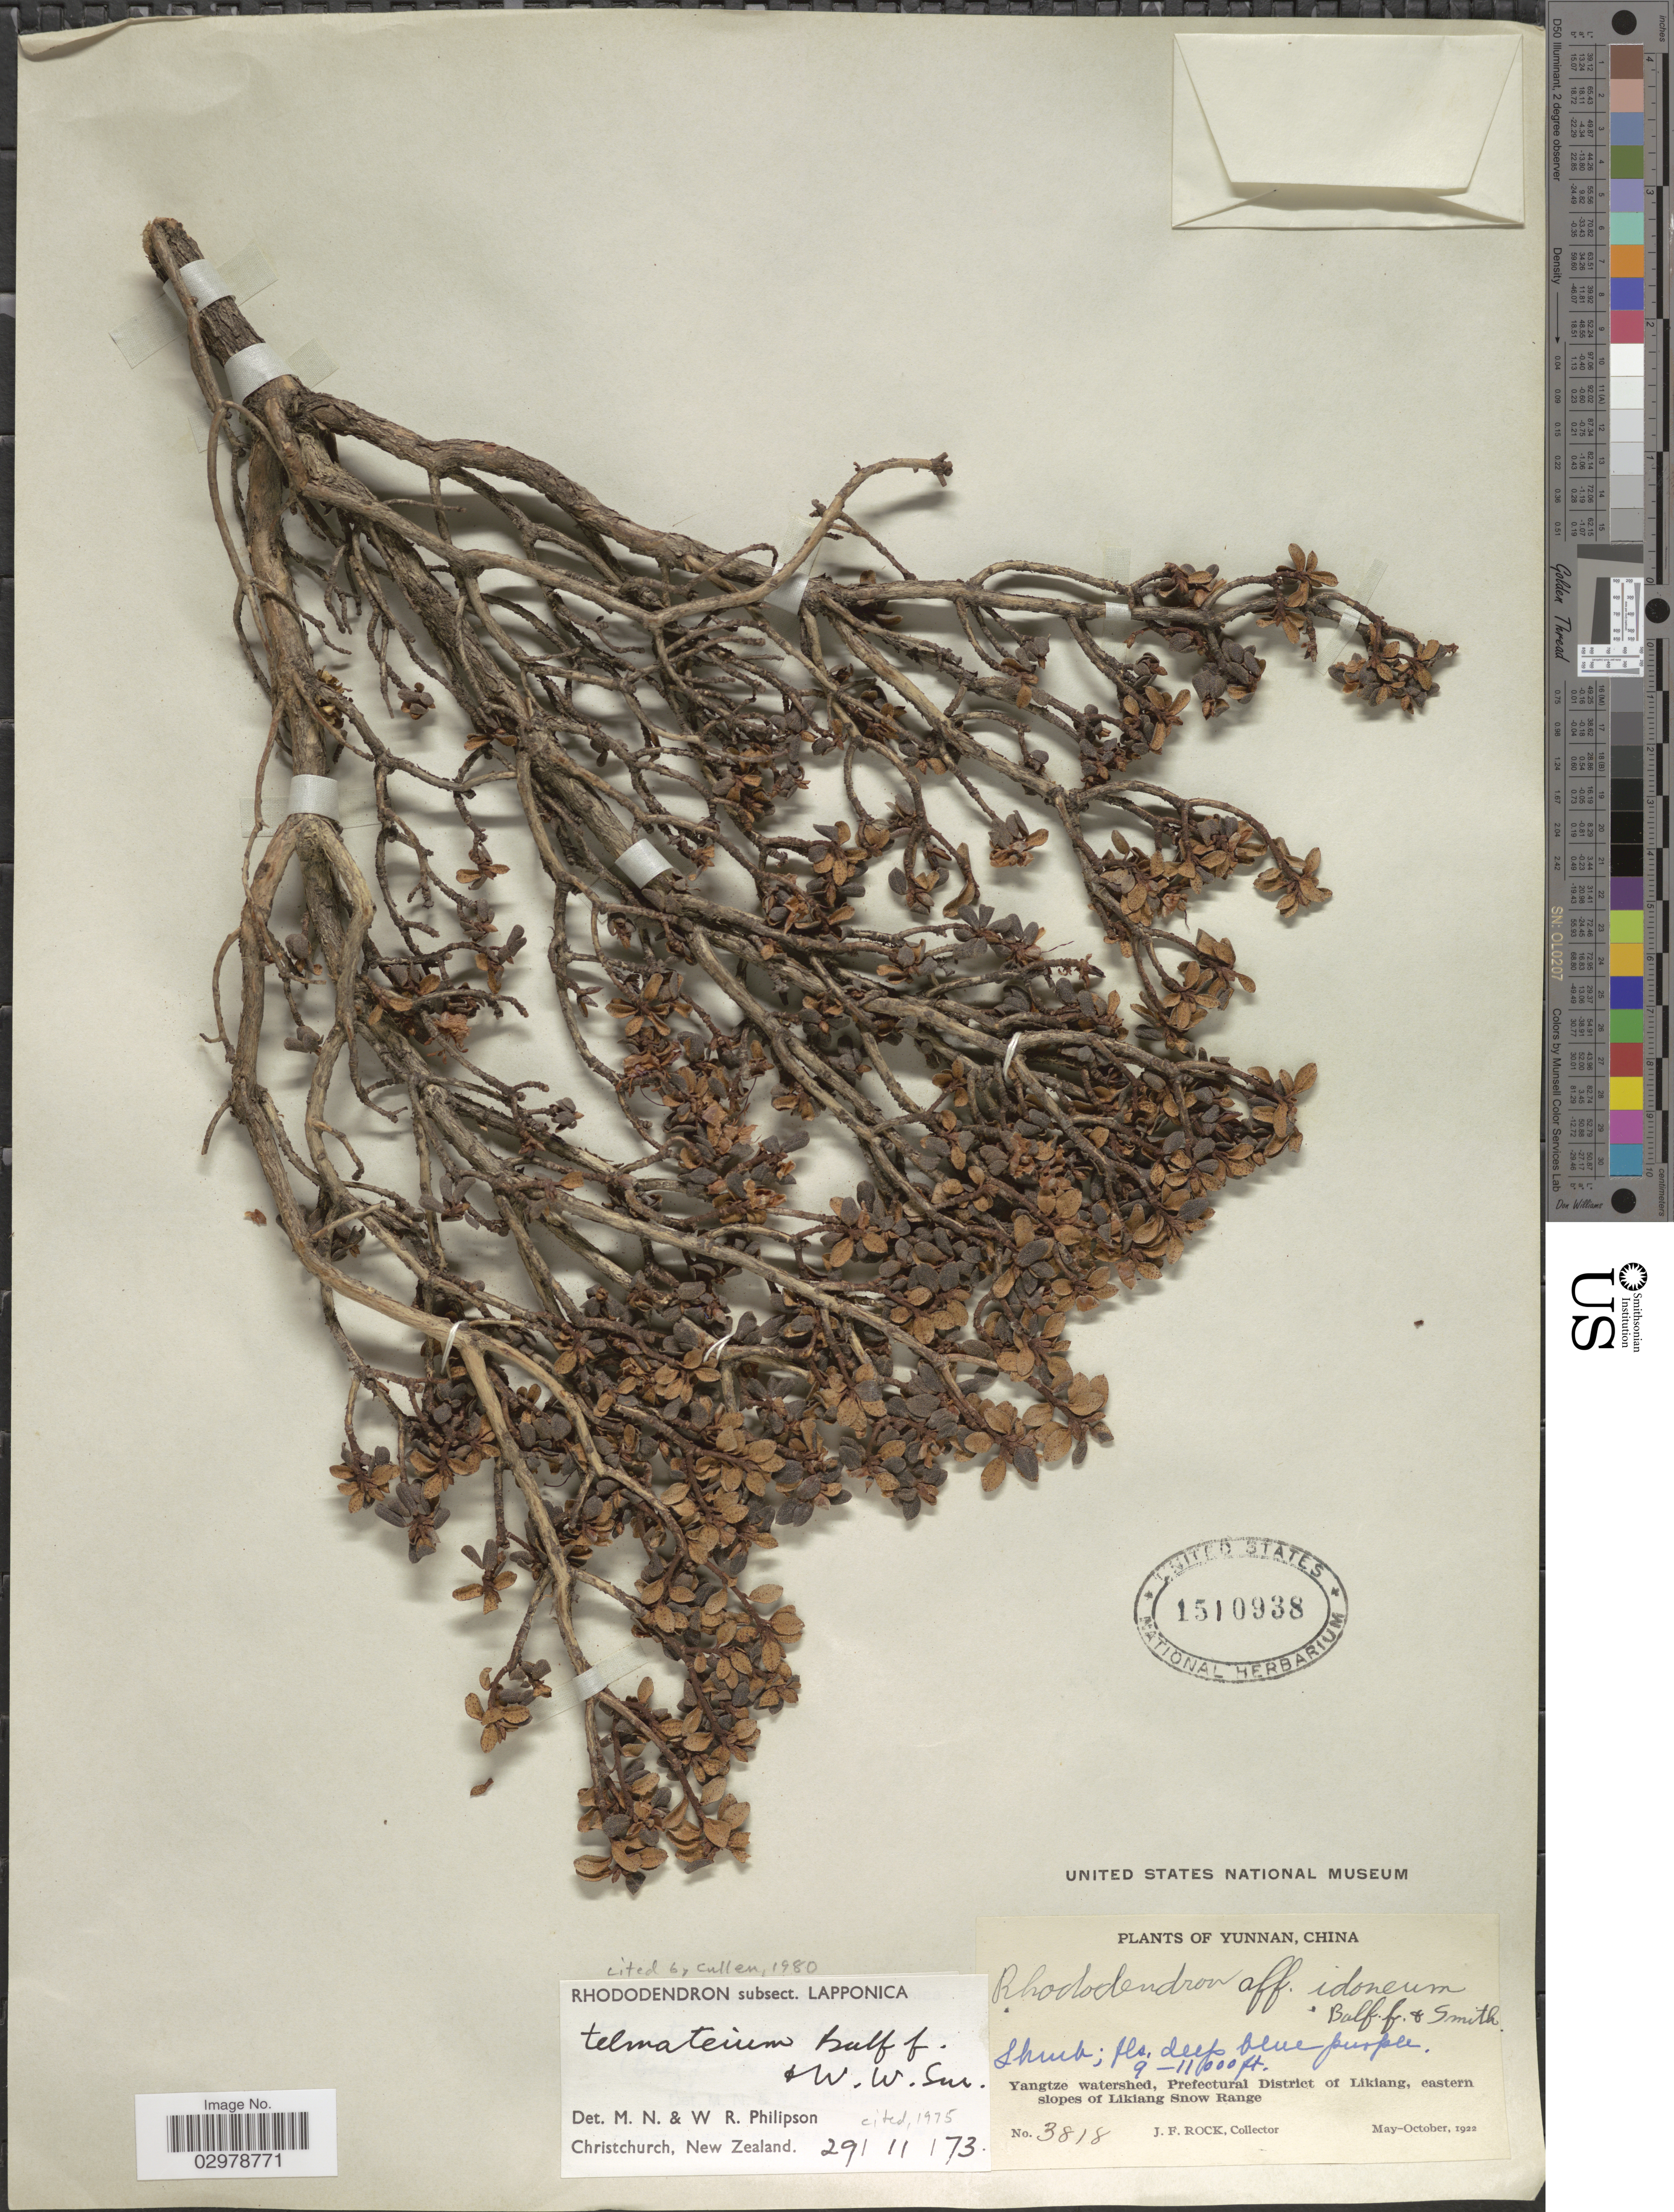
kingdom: Plantae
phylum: Tracheophyta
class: Magnoliopsida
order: Ericales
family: Ericaceae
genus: Rhododendron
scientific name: Rhododendron telmateium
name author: Balf. f. & W.W. Sm.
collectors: J. Rock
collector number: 3818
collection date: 1922-05/1922-10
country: China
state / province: Yunnan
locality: Yangtze watershed, Prefectural District of Likiang, eastern slopes of Likiang Snow Range.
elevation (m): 2743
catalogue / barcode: US 1510938